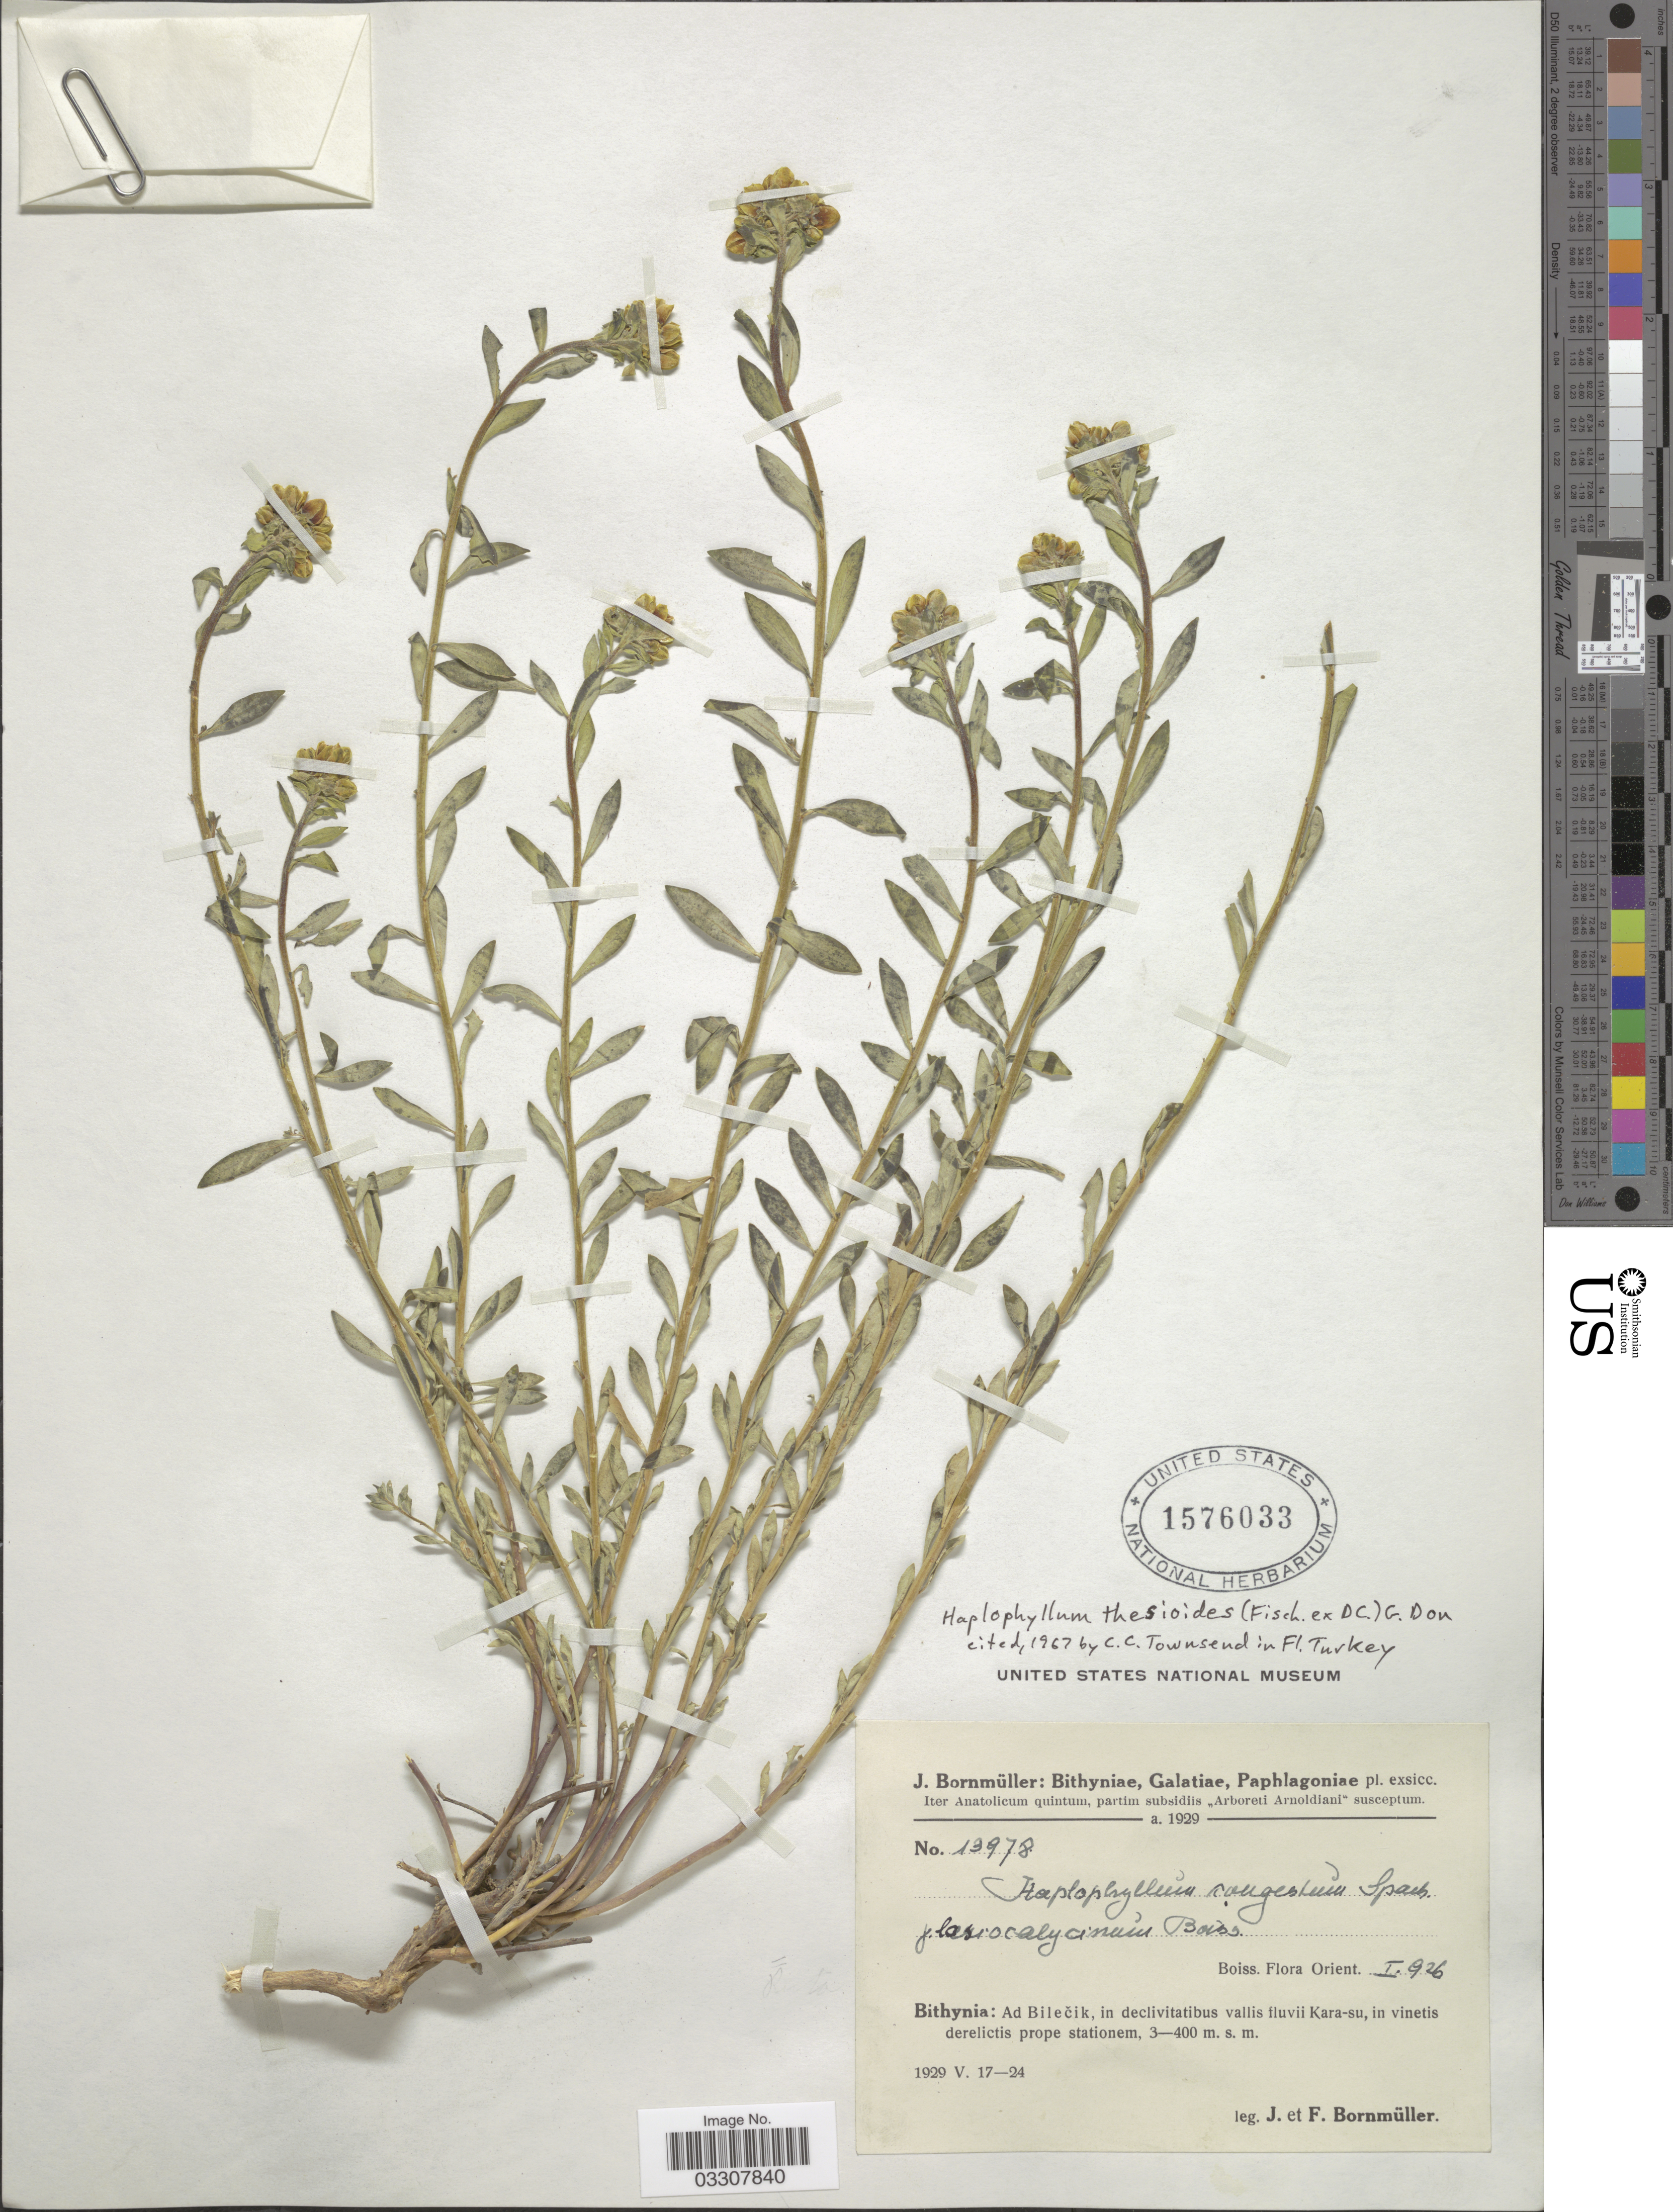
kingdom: Plantae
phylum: Tracheophyta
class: Magnoliopsida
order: Sapindales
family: Rutaceae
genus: Haplophyllum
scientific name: Haplophyllum thesioides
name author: (Fisch. ex DC.) G. Don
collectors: J. Bornmüller & F. Bornmüller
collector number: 13978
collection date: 1929-05-17/1929-05-24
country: Turkey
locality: Bithynia: Ad Bilečik, in declivitatibus vallis fluvii Kara-su, in vinetis derelictis prope stationem.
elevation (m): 300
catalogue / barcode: US 1576033